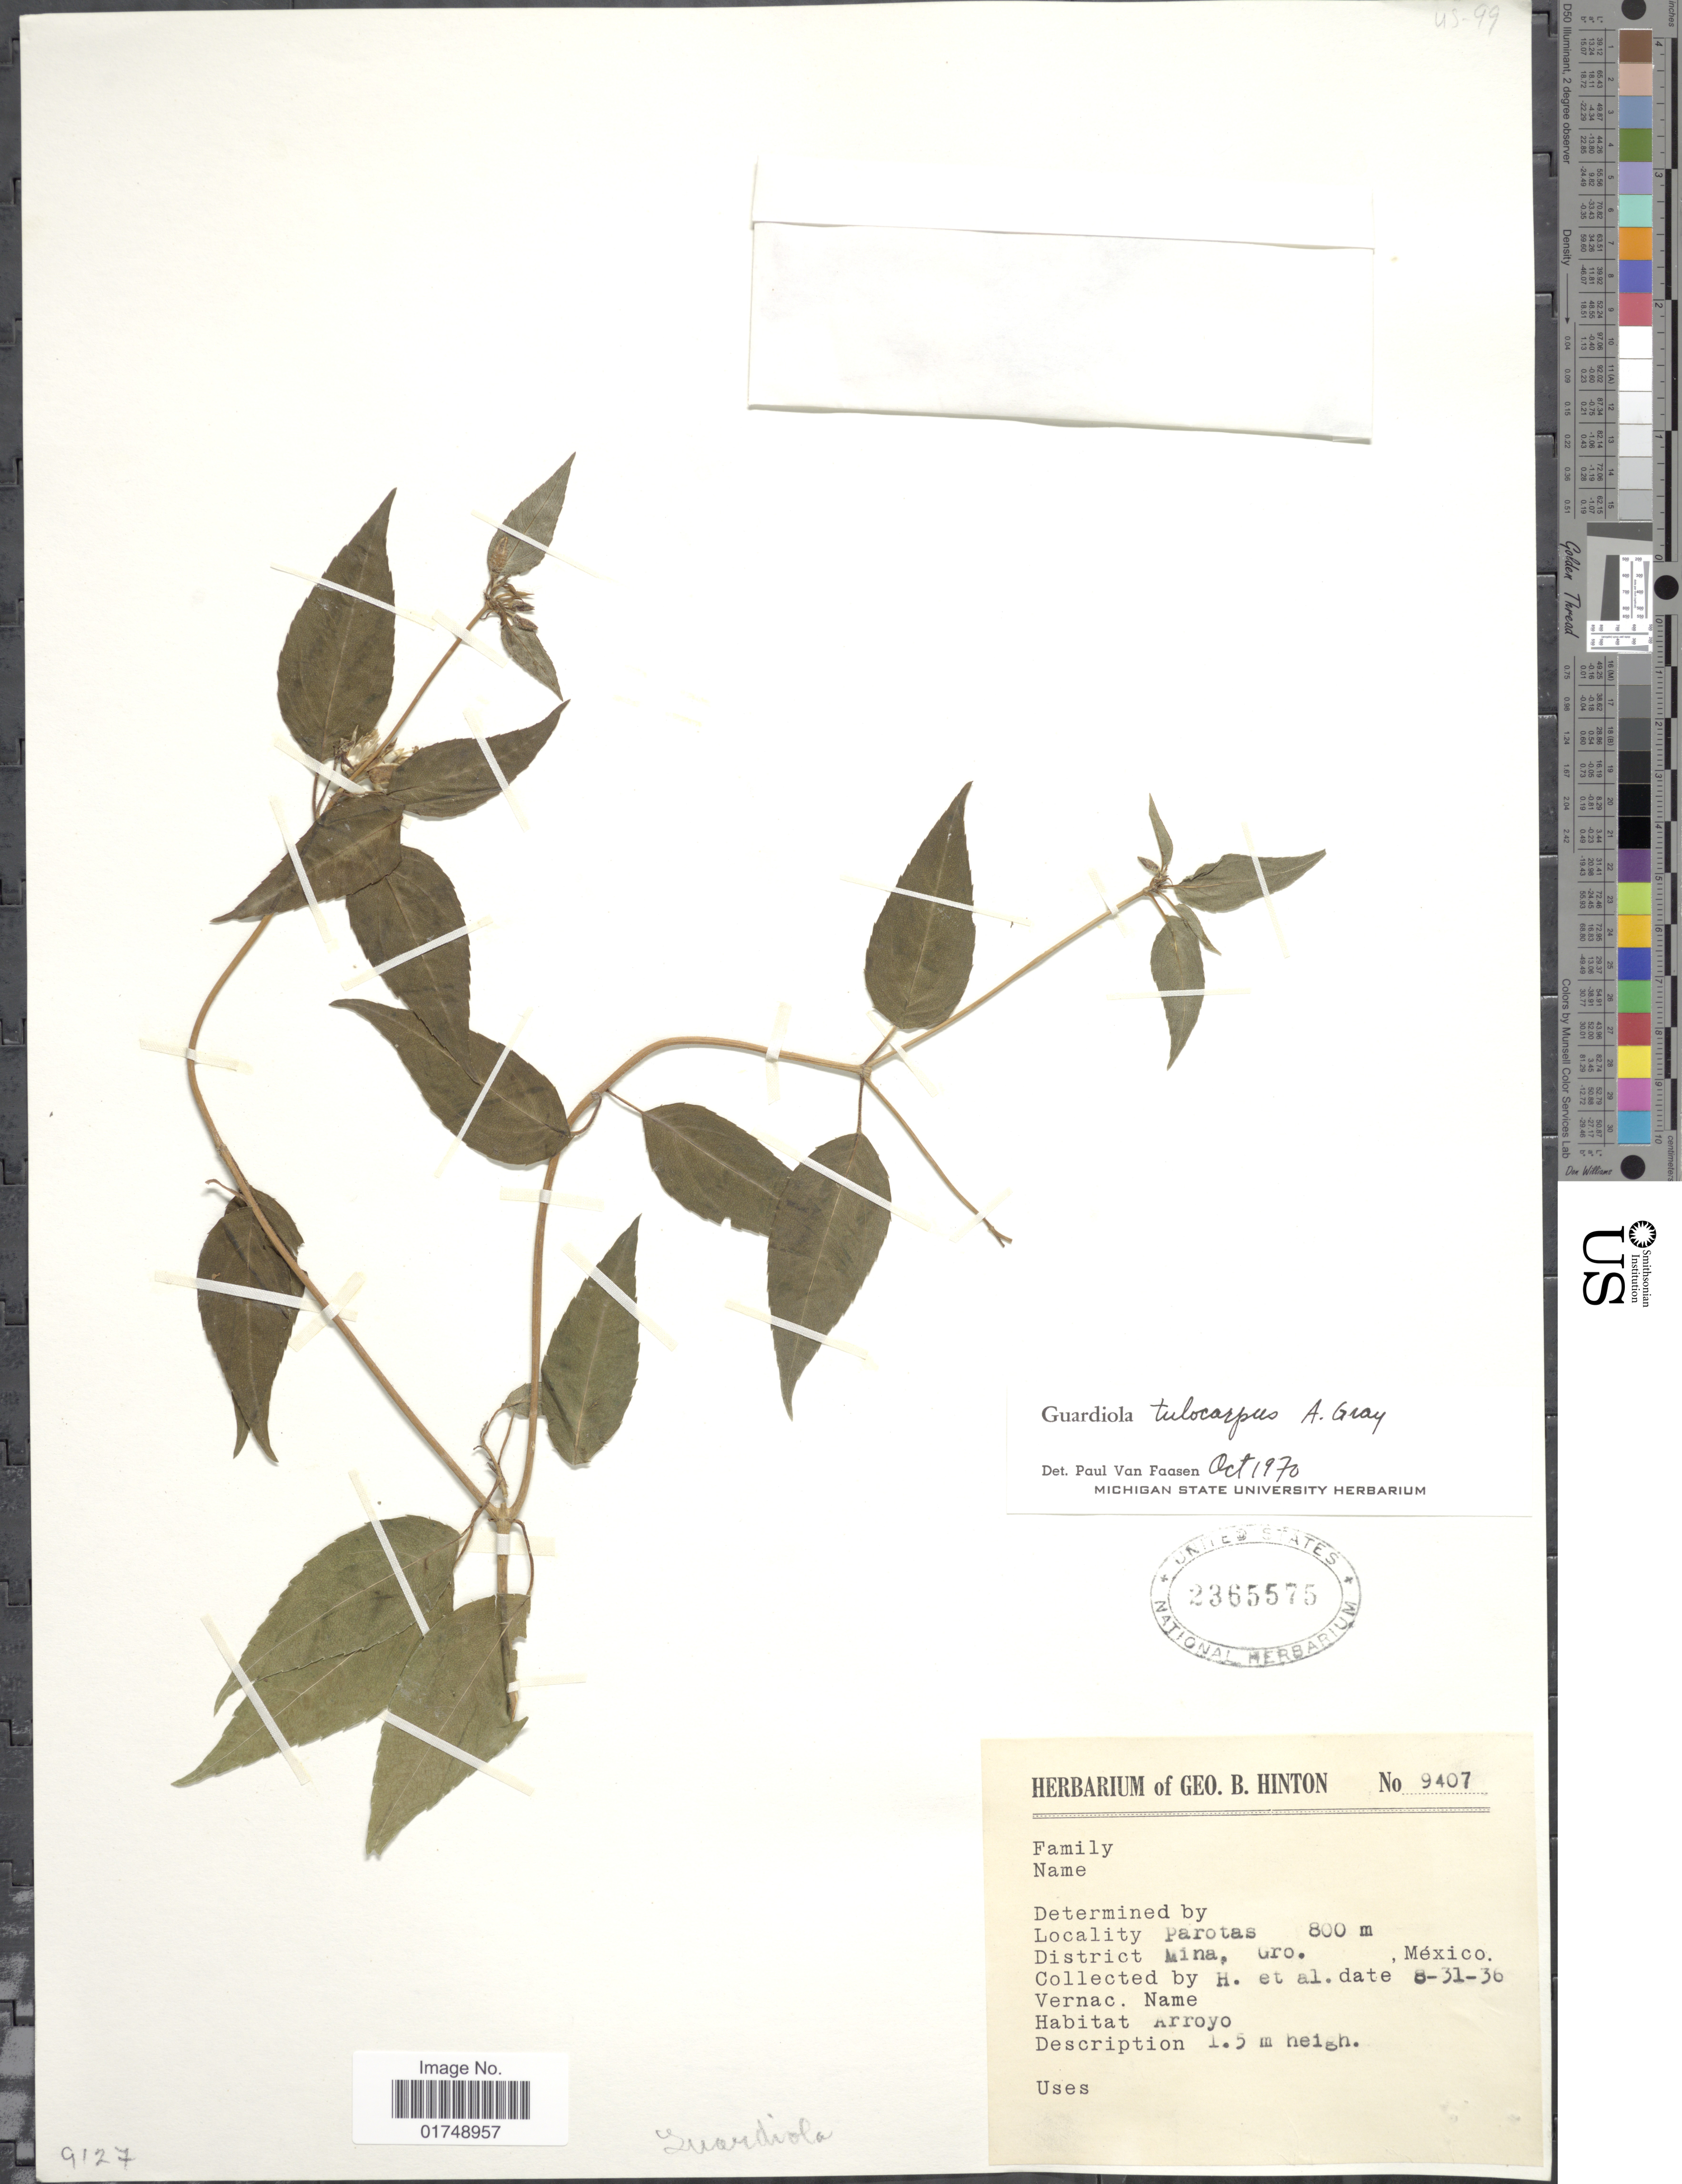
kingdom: Plantae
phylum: Tracheophyta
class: Magnoliopsida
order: Asterales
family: Asteraceae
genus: Guardiola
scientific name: Guardiola tulocarpus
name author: A. Gray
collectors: G. B. Hinton & et al.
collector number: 9407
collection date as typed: Transcribed d/m/y: 31/8/36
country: Mexico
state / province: Guerrero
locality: Parotas. District. Mina, Gro.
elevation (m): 800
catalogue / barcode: US 2365575